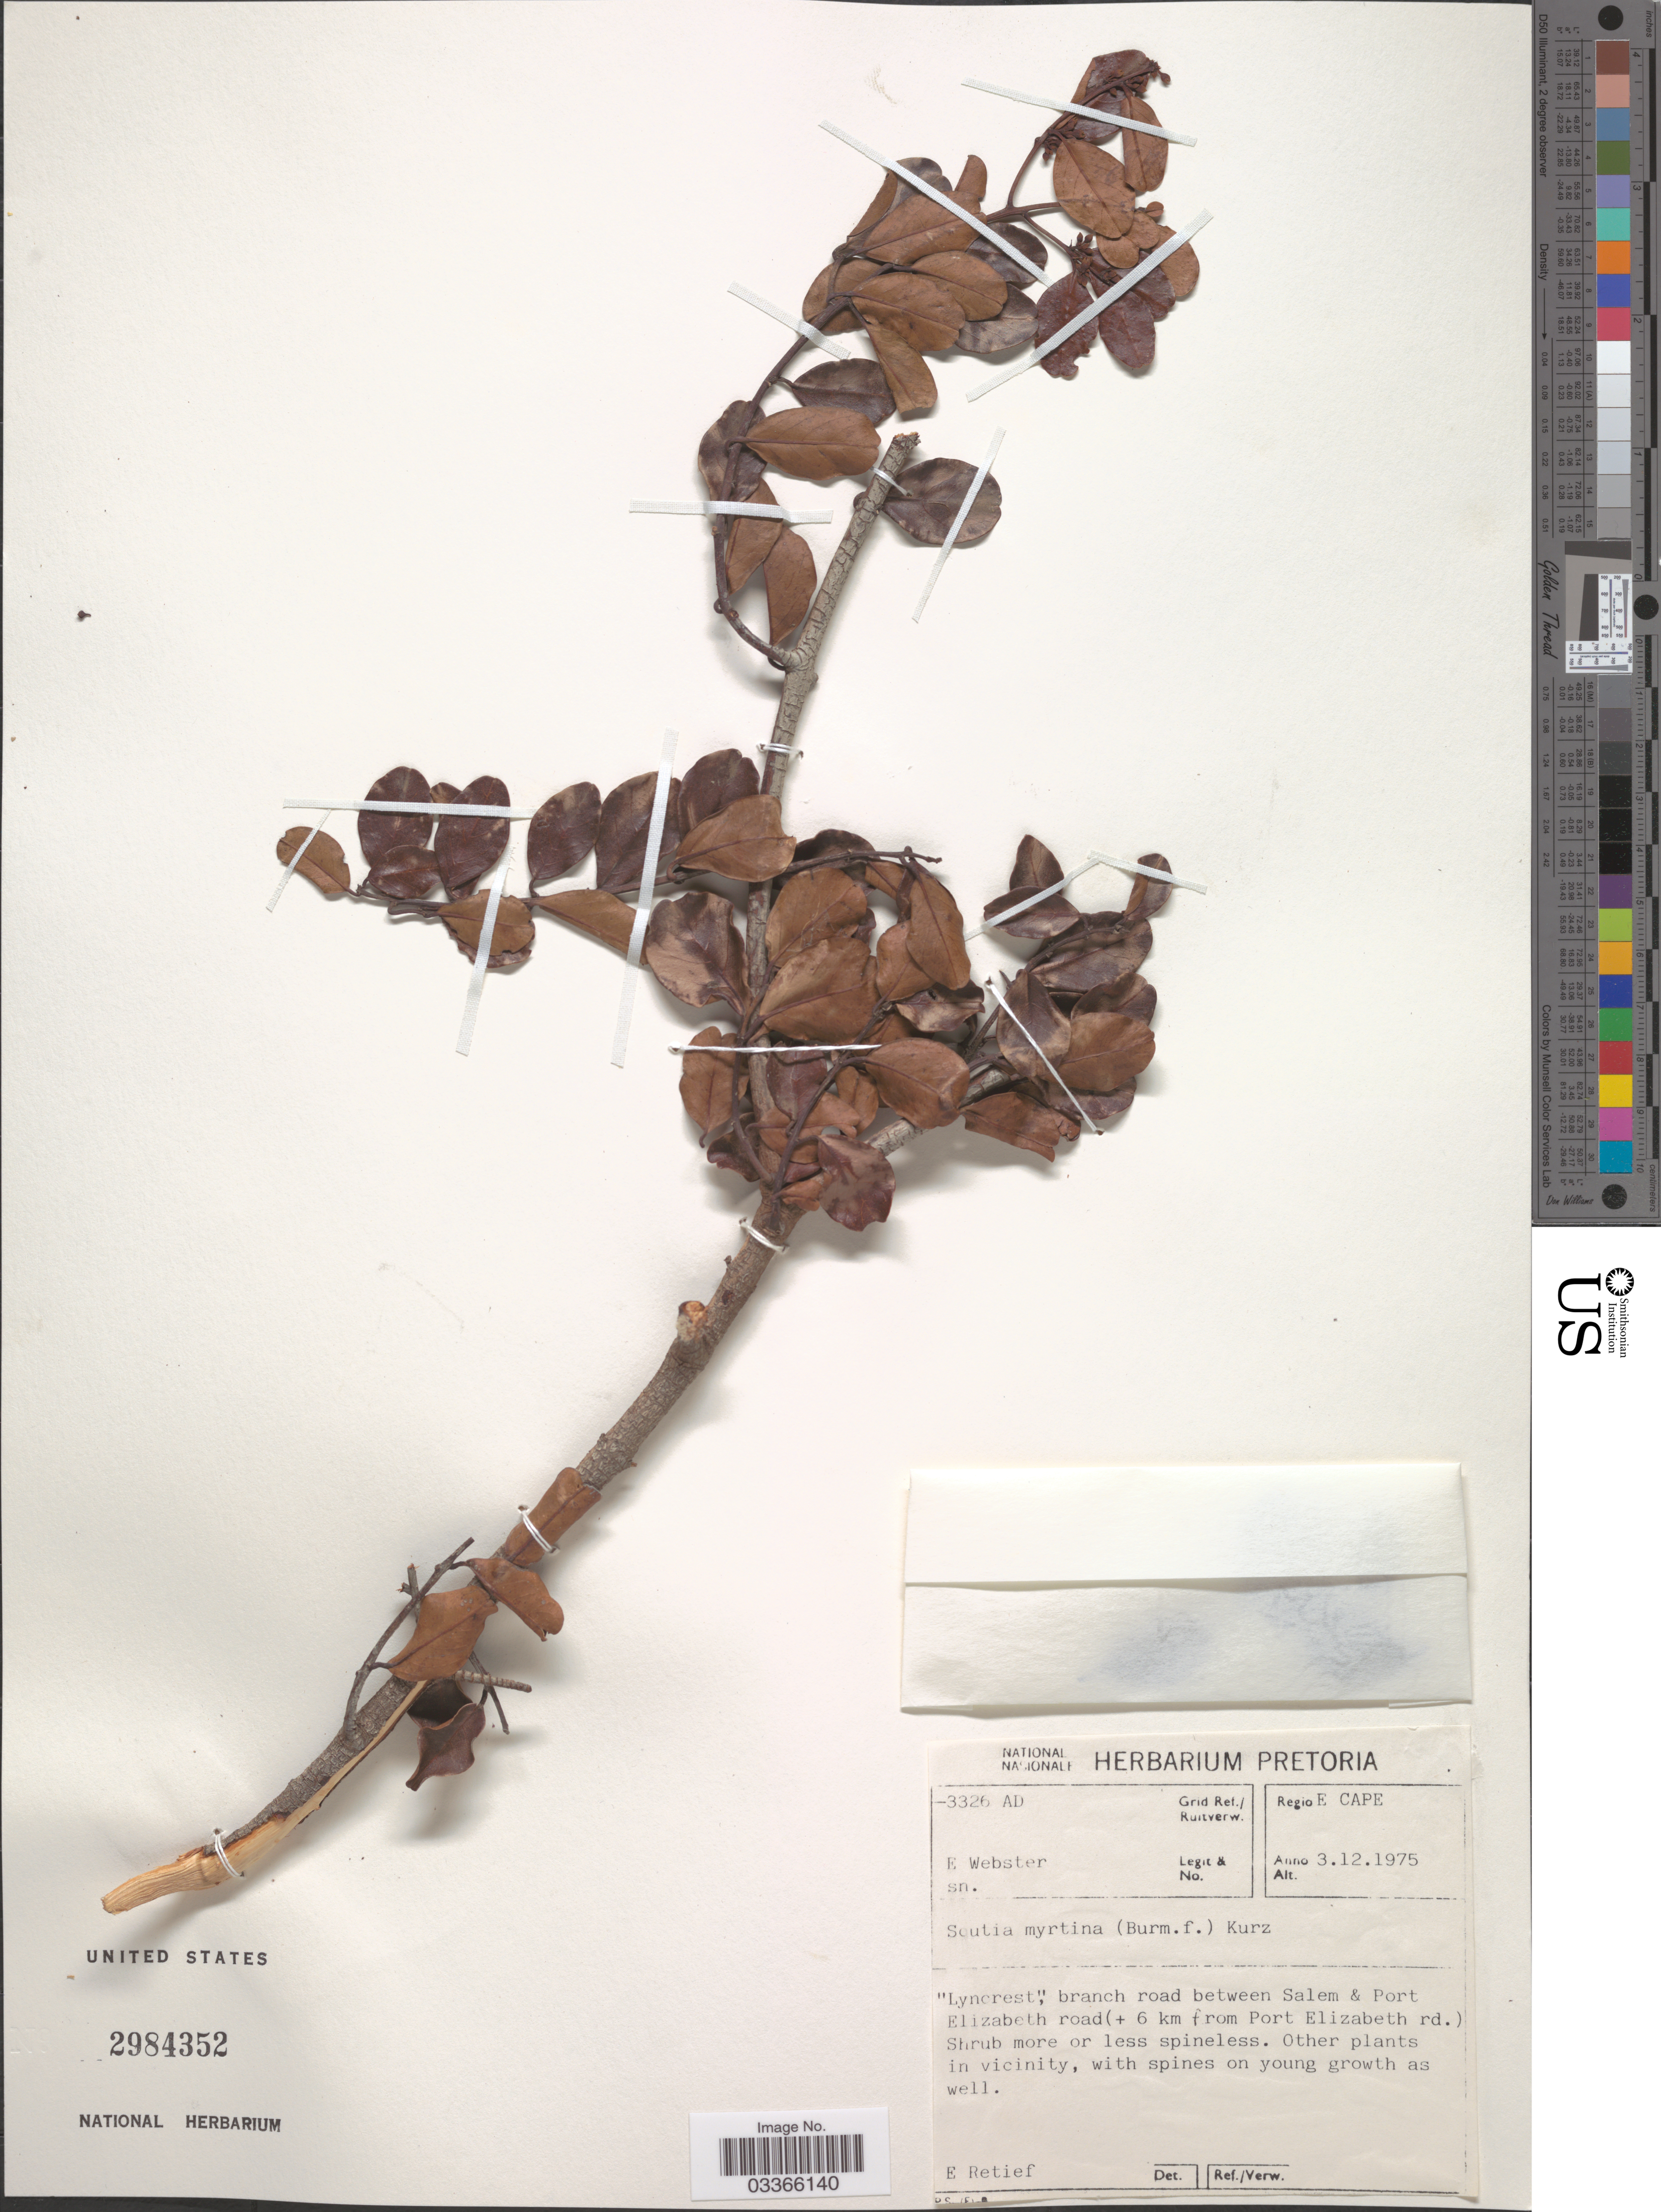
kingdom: Plantae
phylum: Tracheophyta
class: Magnoliopsida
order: Rosales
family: Rhamnaceae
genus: Scutia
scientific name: Scutia myrtina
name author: (Burm. f.) Kurz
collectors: E. A. Webster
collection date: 1975-12-03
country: South Africa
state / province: Eastern Cape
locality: Grid Ref./Ruitverw. -3326AD, Regio E Cape. "Lyncrest", branch road between Salem & Port Elizabeth road (+ 6 km from Port Elizabeth rd.).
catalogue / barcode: US 2984352